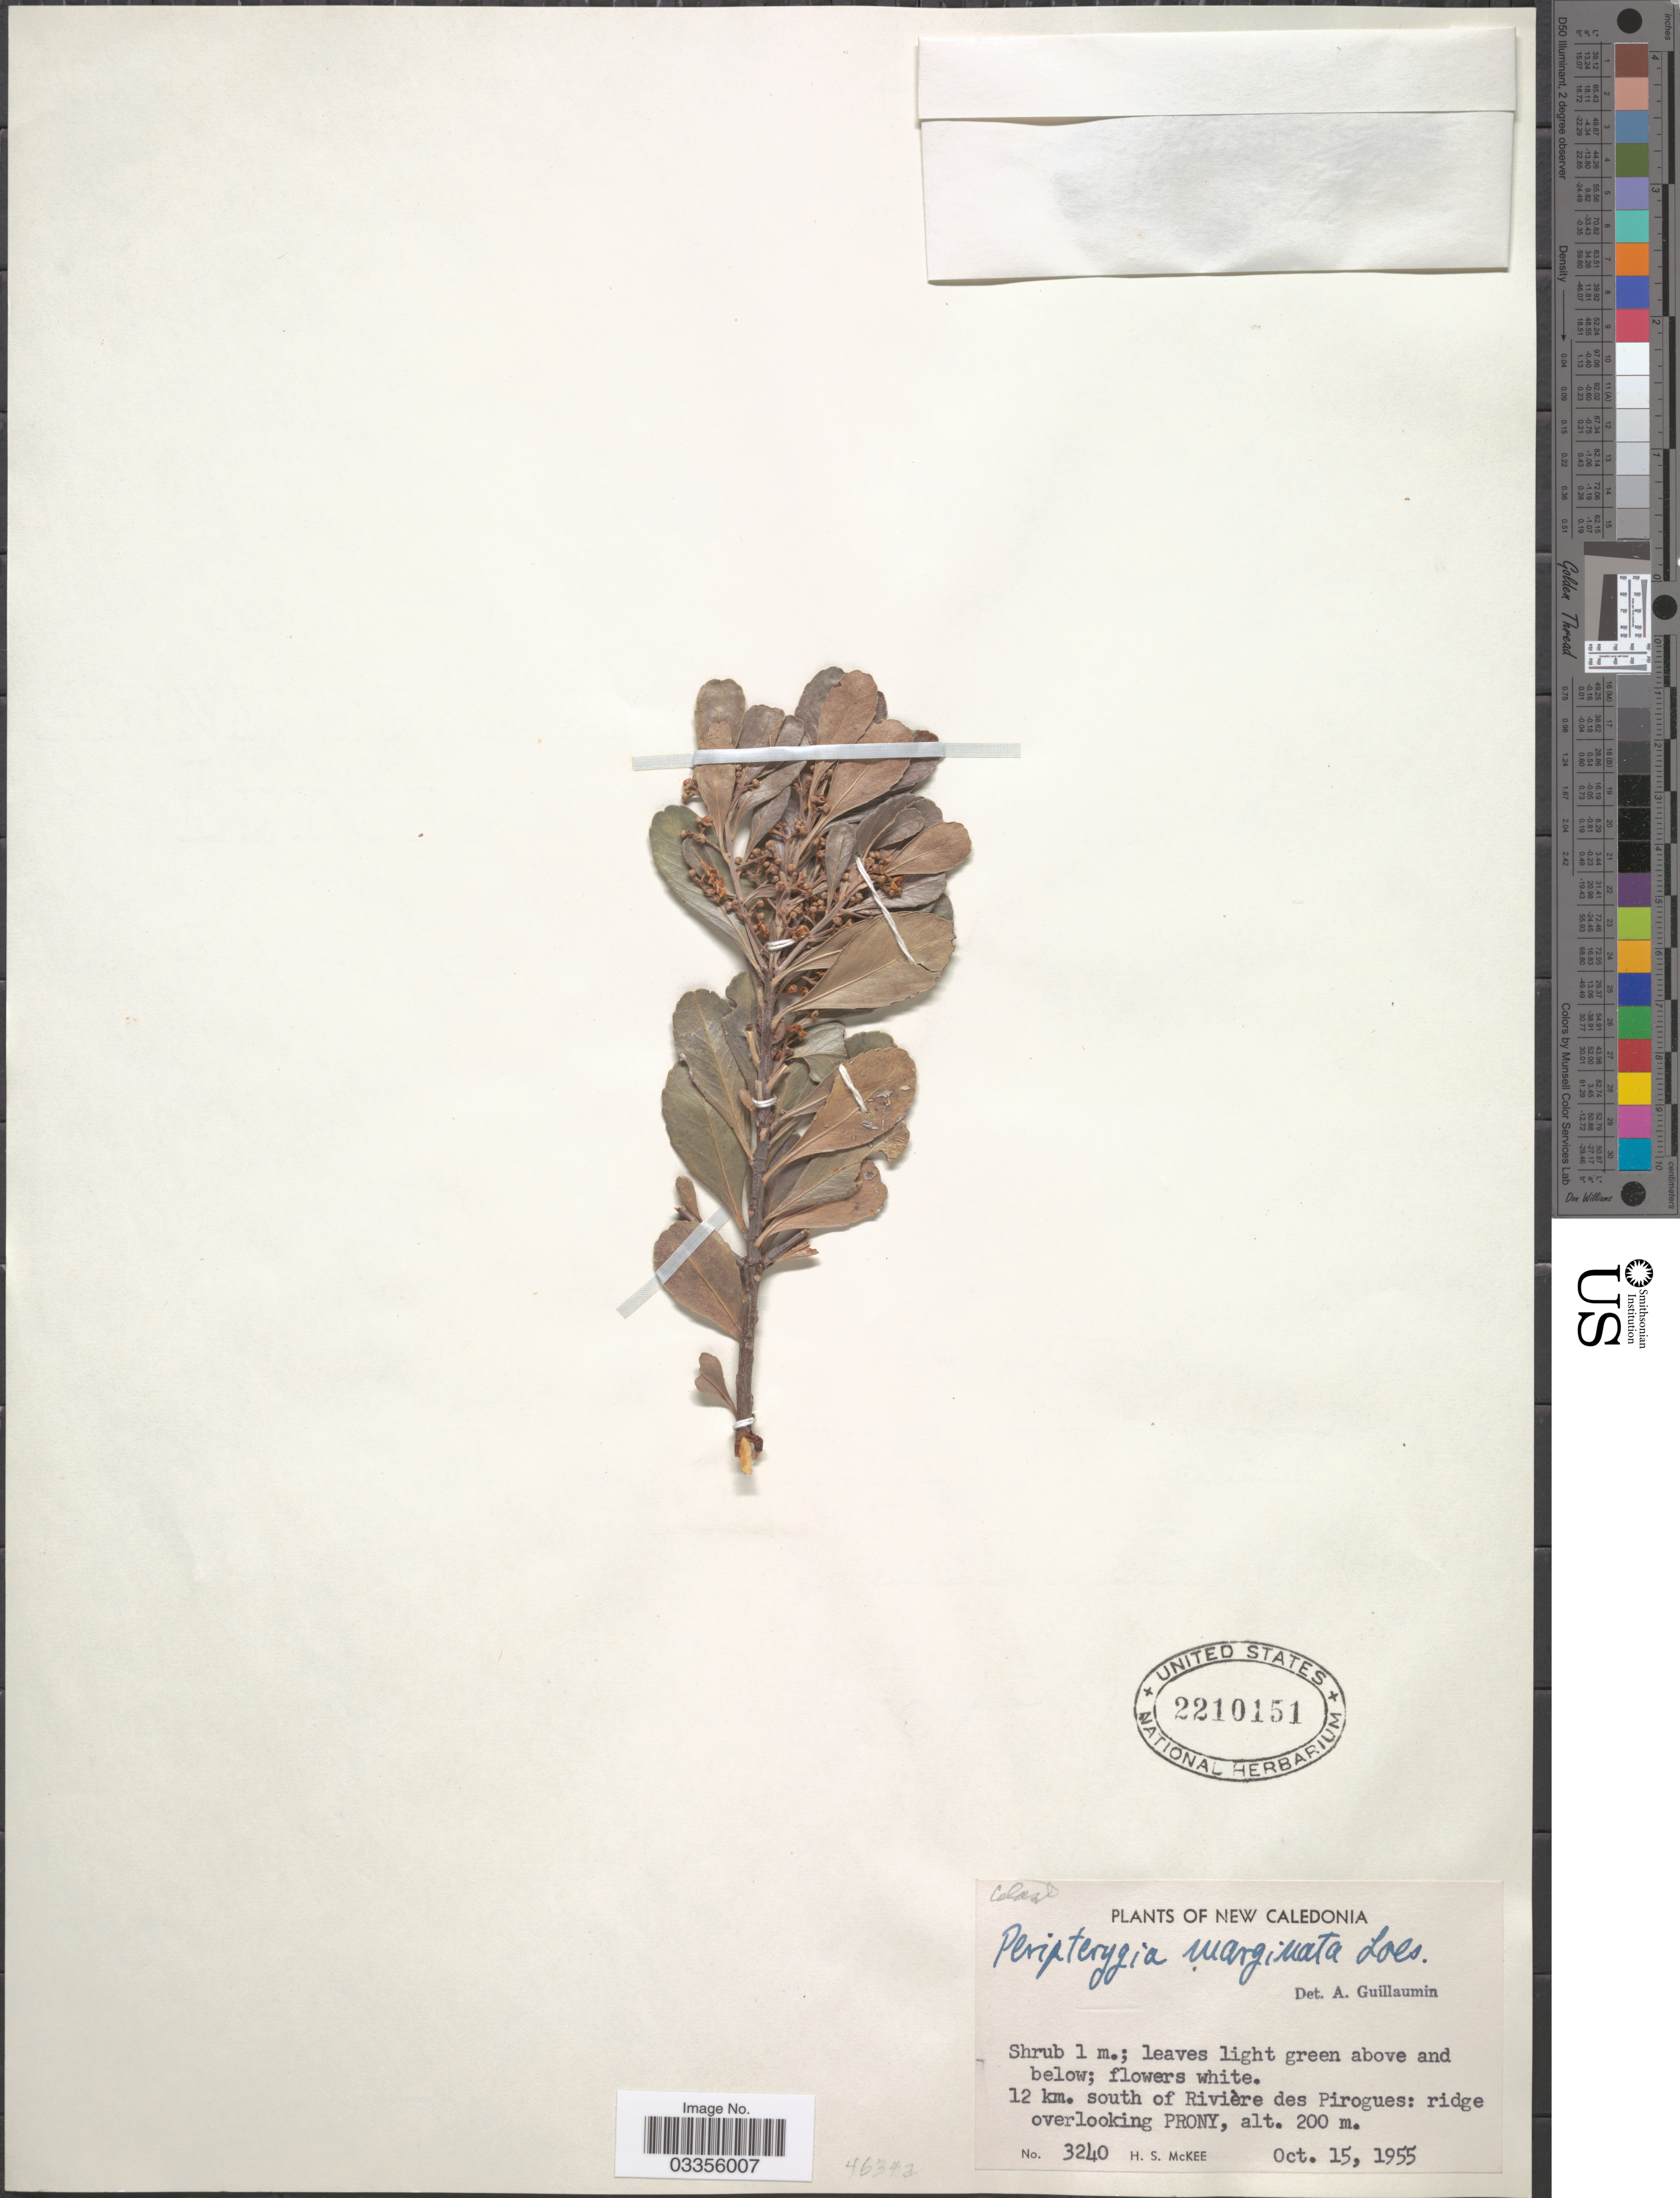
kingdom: Plantae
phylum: Tracheophyta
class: Magnoliopsida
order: Celastrales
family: Celastraceae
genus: Peripterygia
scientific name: Peripterygia marginata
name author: (Baill.) Loes.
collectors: H. S. McKee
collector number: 3240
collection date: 1955-10-15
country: New Caledonia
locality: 12 km. south of Rivière des Pirogues: ridge overlooking Prony.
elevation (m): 200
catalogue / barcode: US 2210151